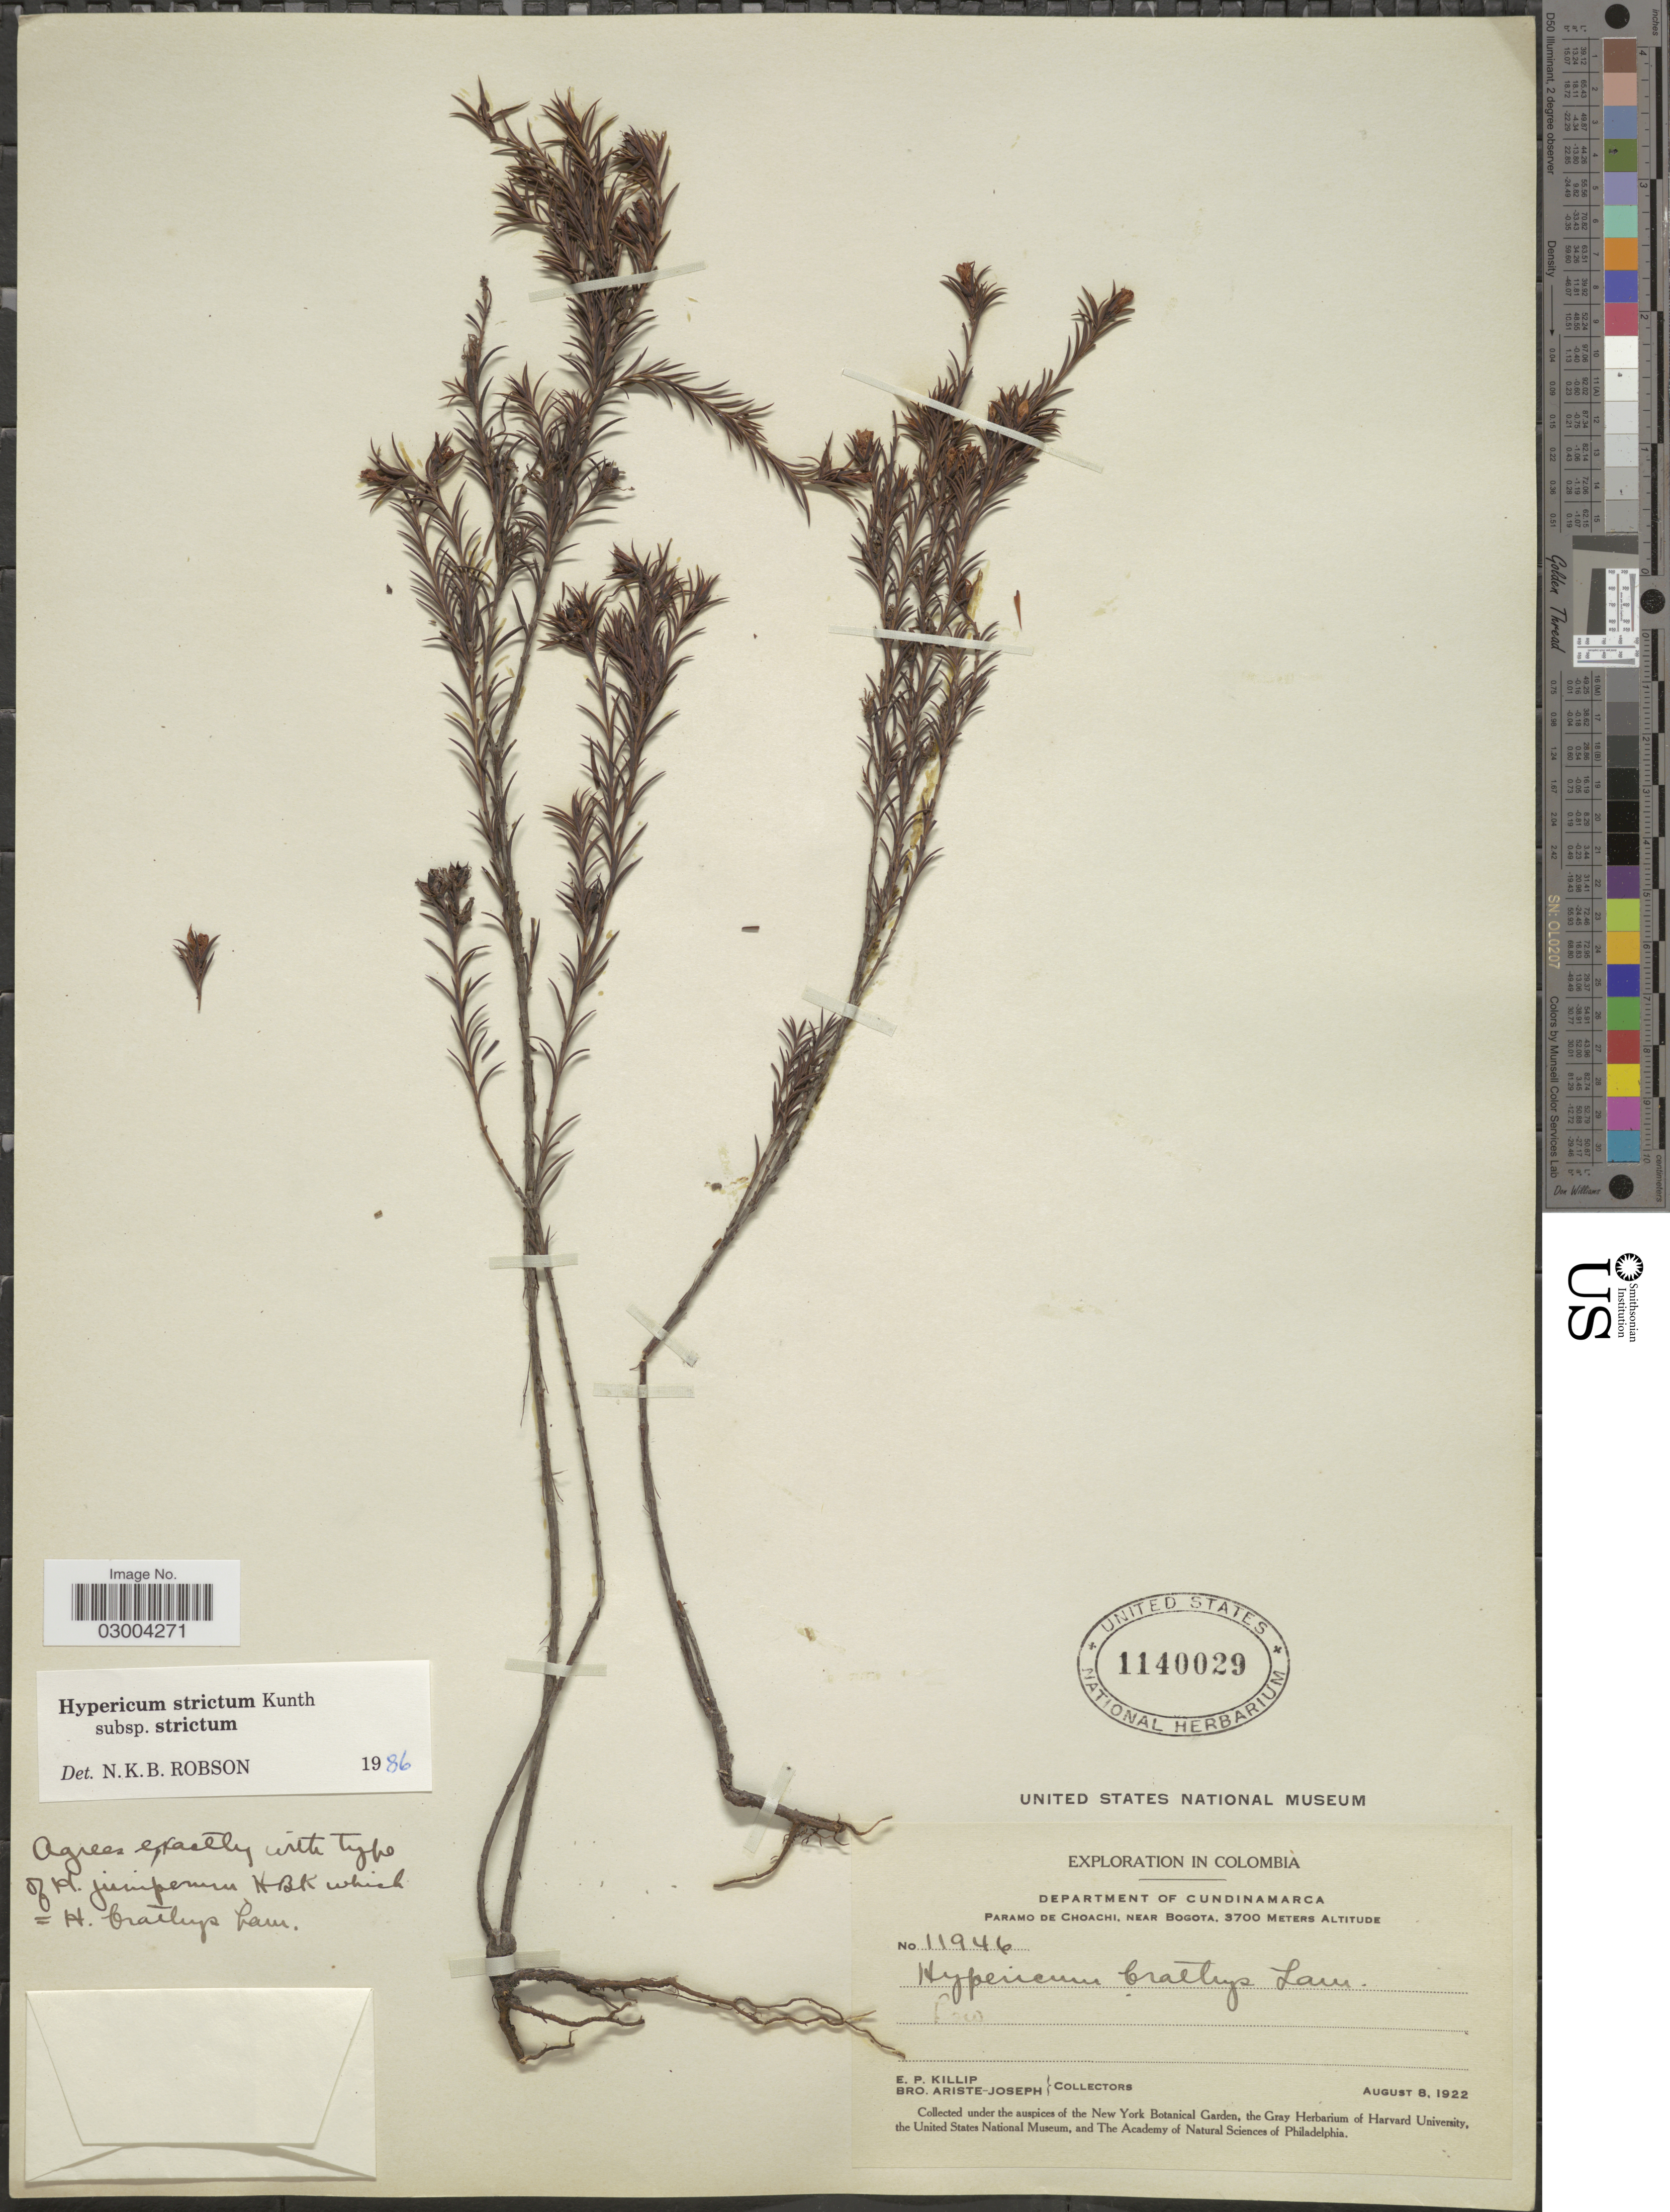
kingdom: Plantae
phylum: Tracheophyta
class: Magnoliopsida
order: Malpighiales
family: Hypericaceae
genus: Hypericum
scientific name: Hypericum strictum subsp. strictum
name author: Kunth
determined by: Robson, Norman K. B.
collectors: E. P. Killip & Bro. Ariste-Joseph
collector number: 11946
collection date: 1922-08-08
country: Colombia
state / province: Cundinamarca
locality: Department of Cundinamarca. Paramo de Choachi, near Bogota.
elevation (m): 3700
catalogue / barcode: US 1140029